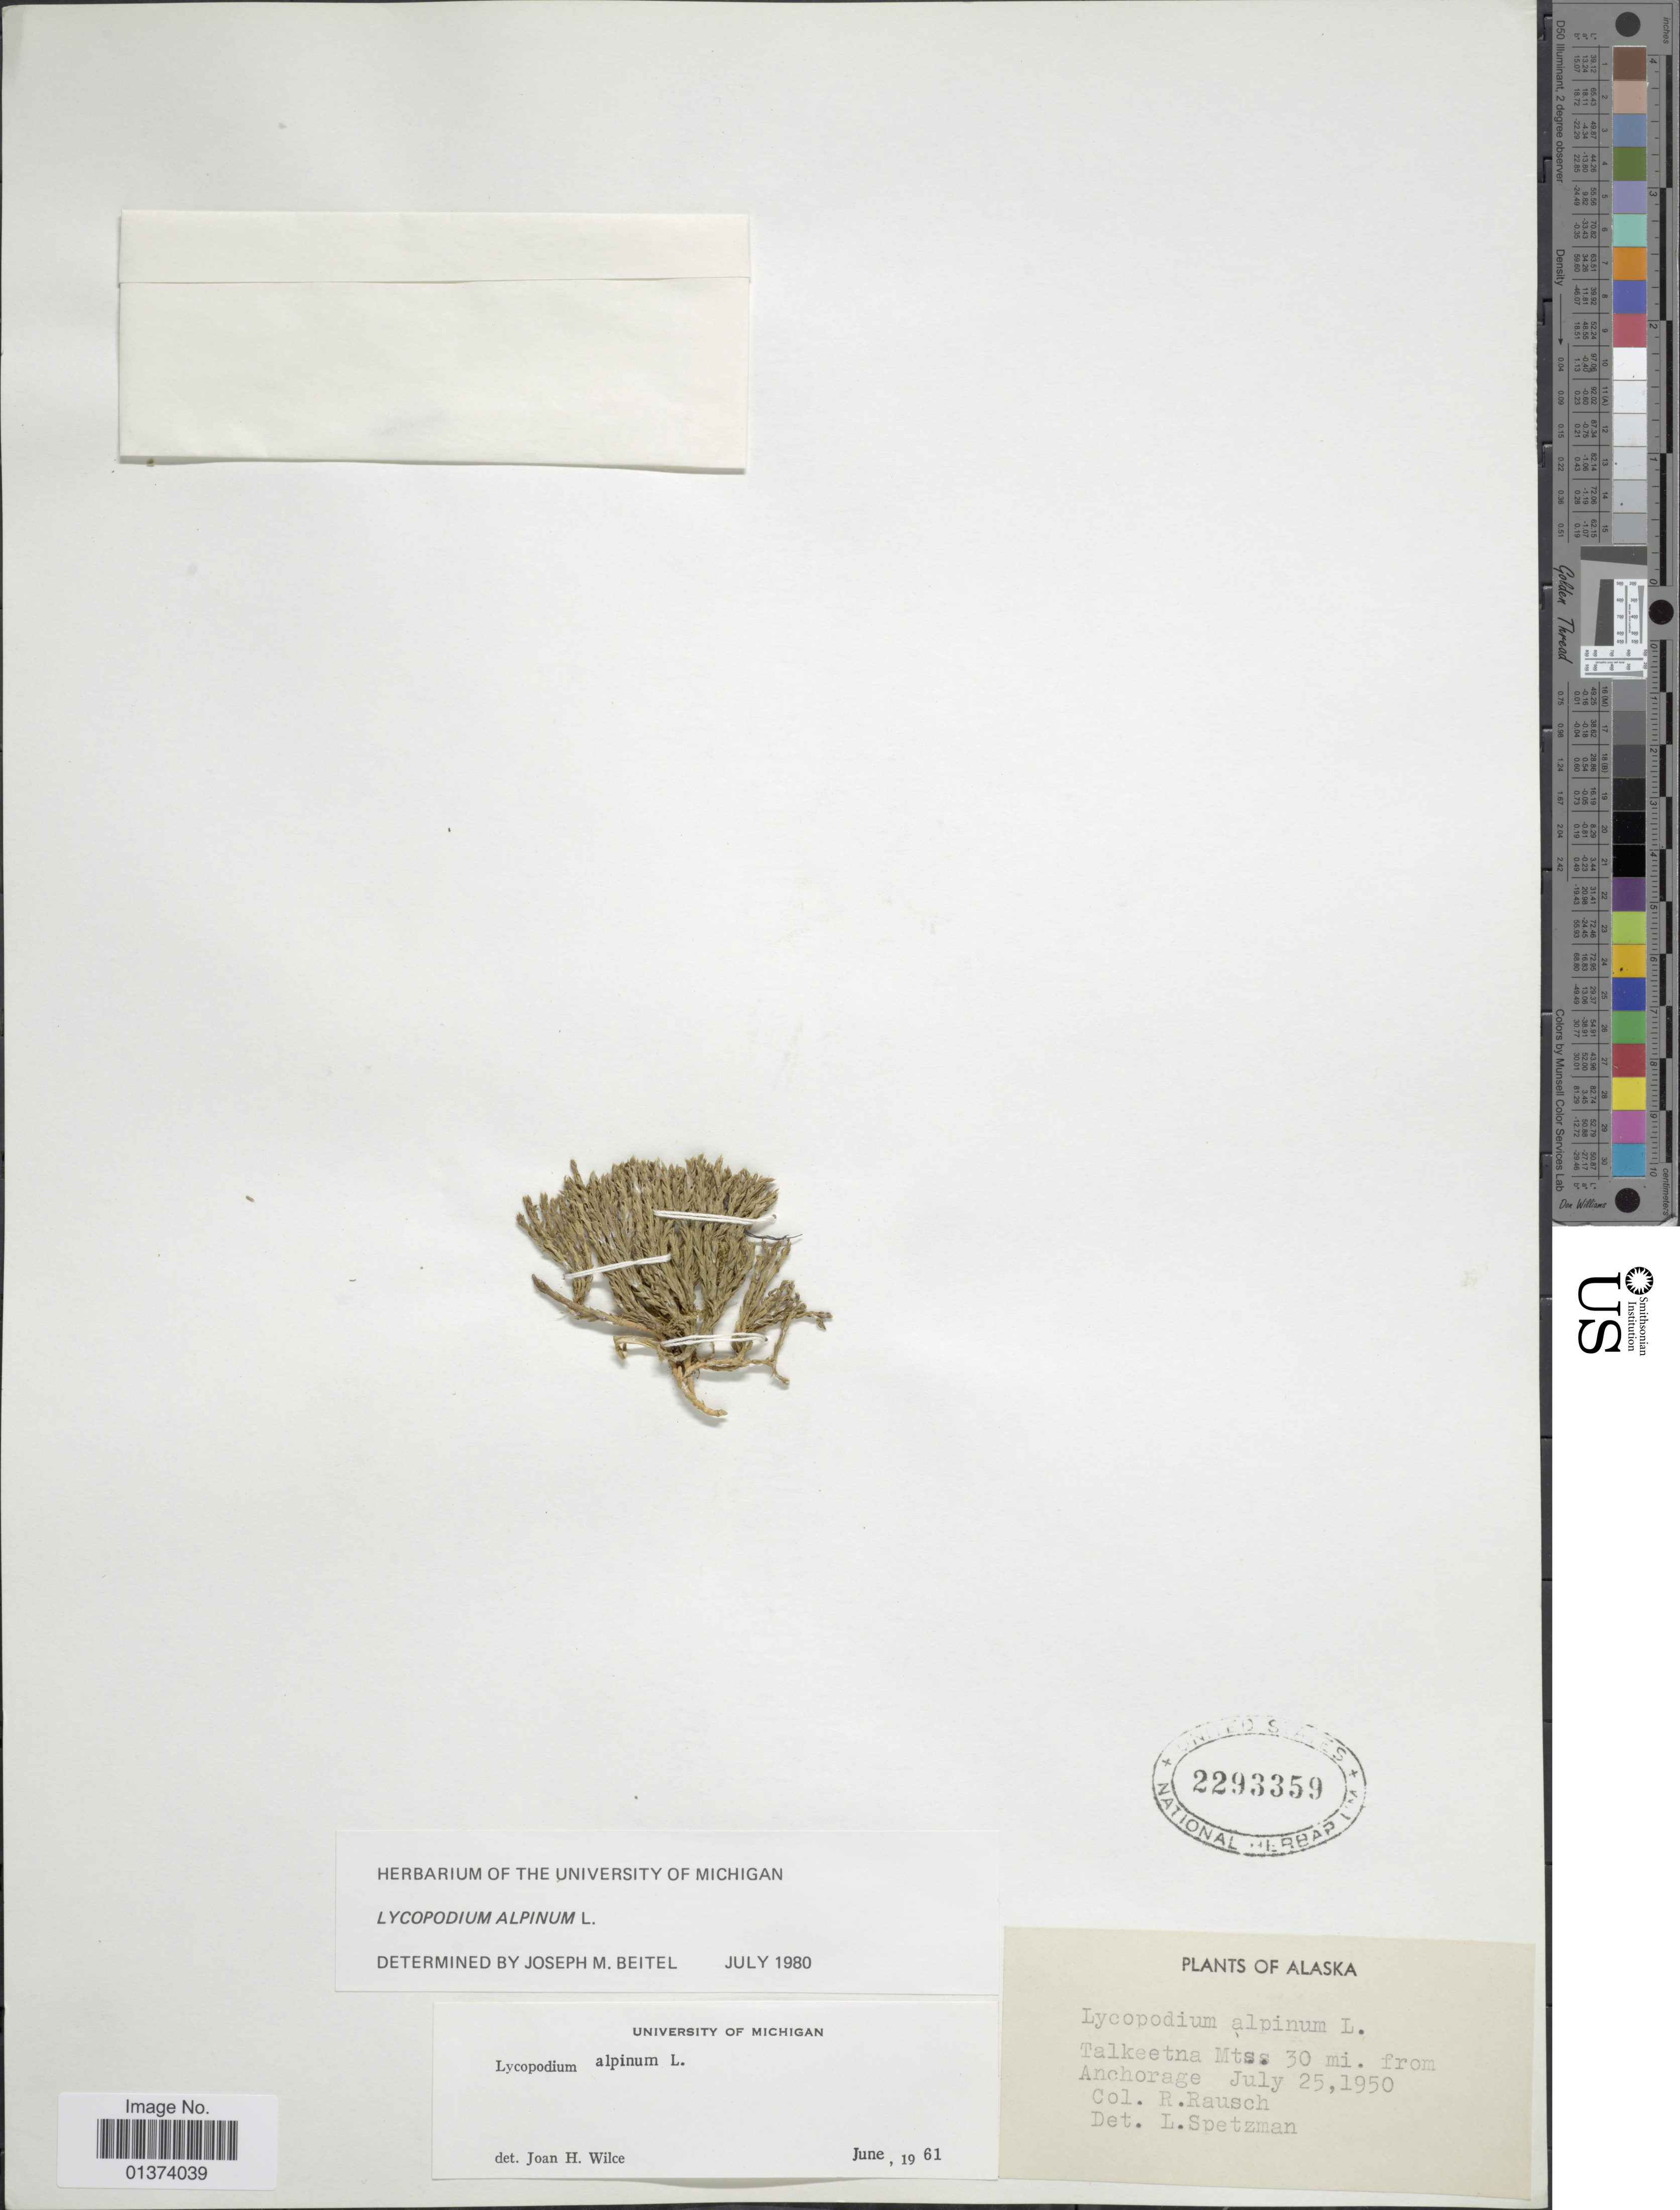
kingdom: Plantae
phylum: Tracheophyta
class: Lycopodiopsida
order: Lycopodiales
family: Lycopodiaceae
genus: Diphasiastrum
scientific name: Diphasiastrum alpinum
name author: (L.) Holub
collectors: R. Rausch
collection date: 1950-07-25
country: United States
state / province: Alaska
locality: Talkeetna Mts. 30 mi. from Anchorage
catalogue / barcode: US 2293359